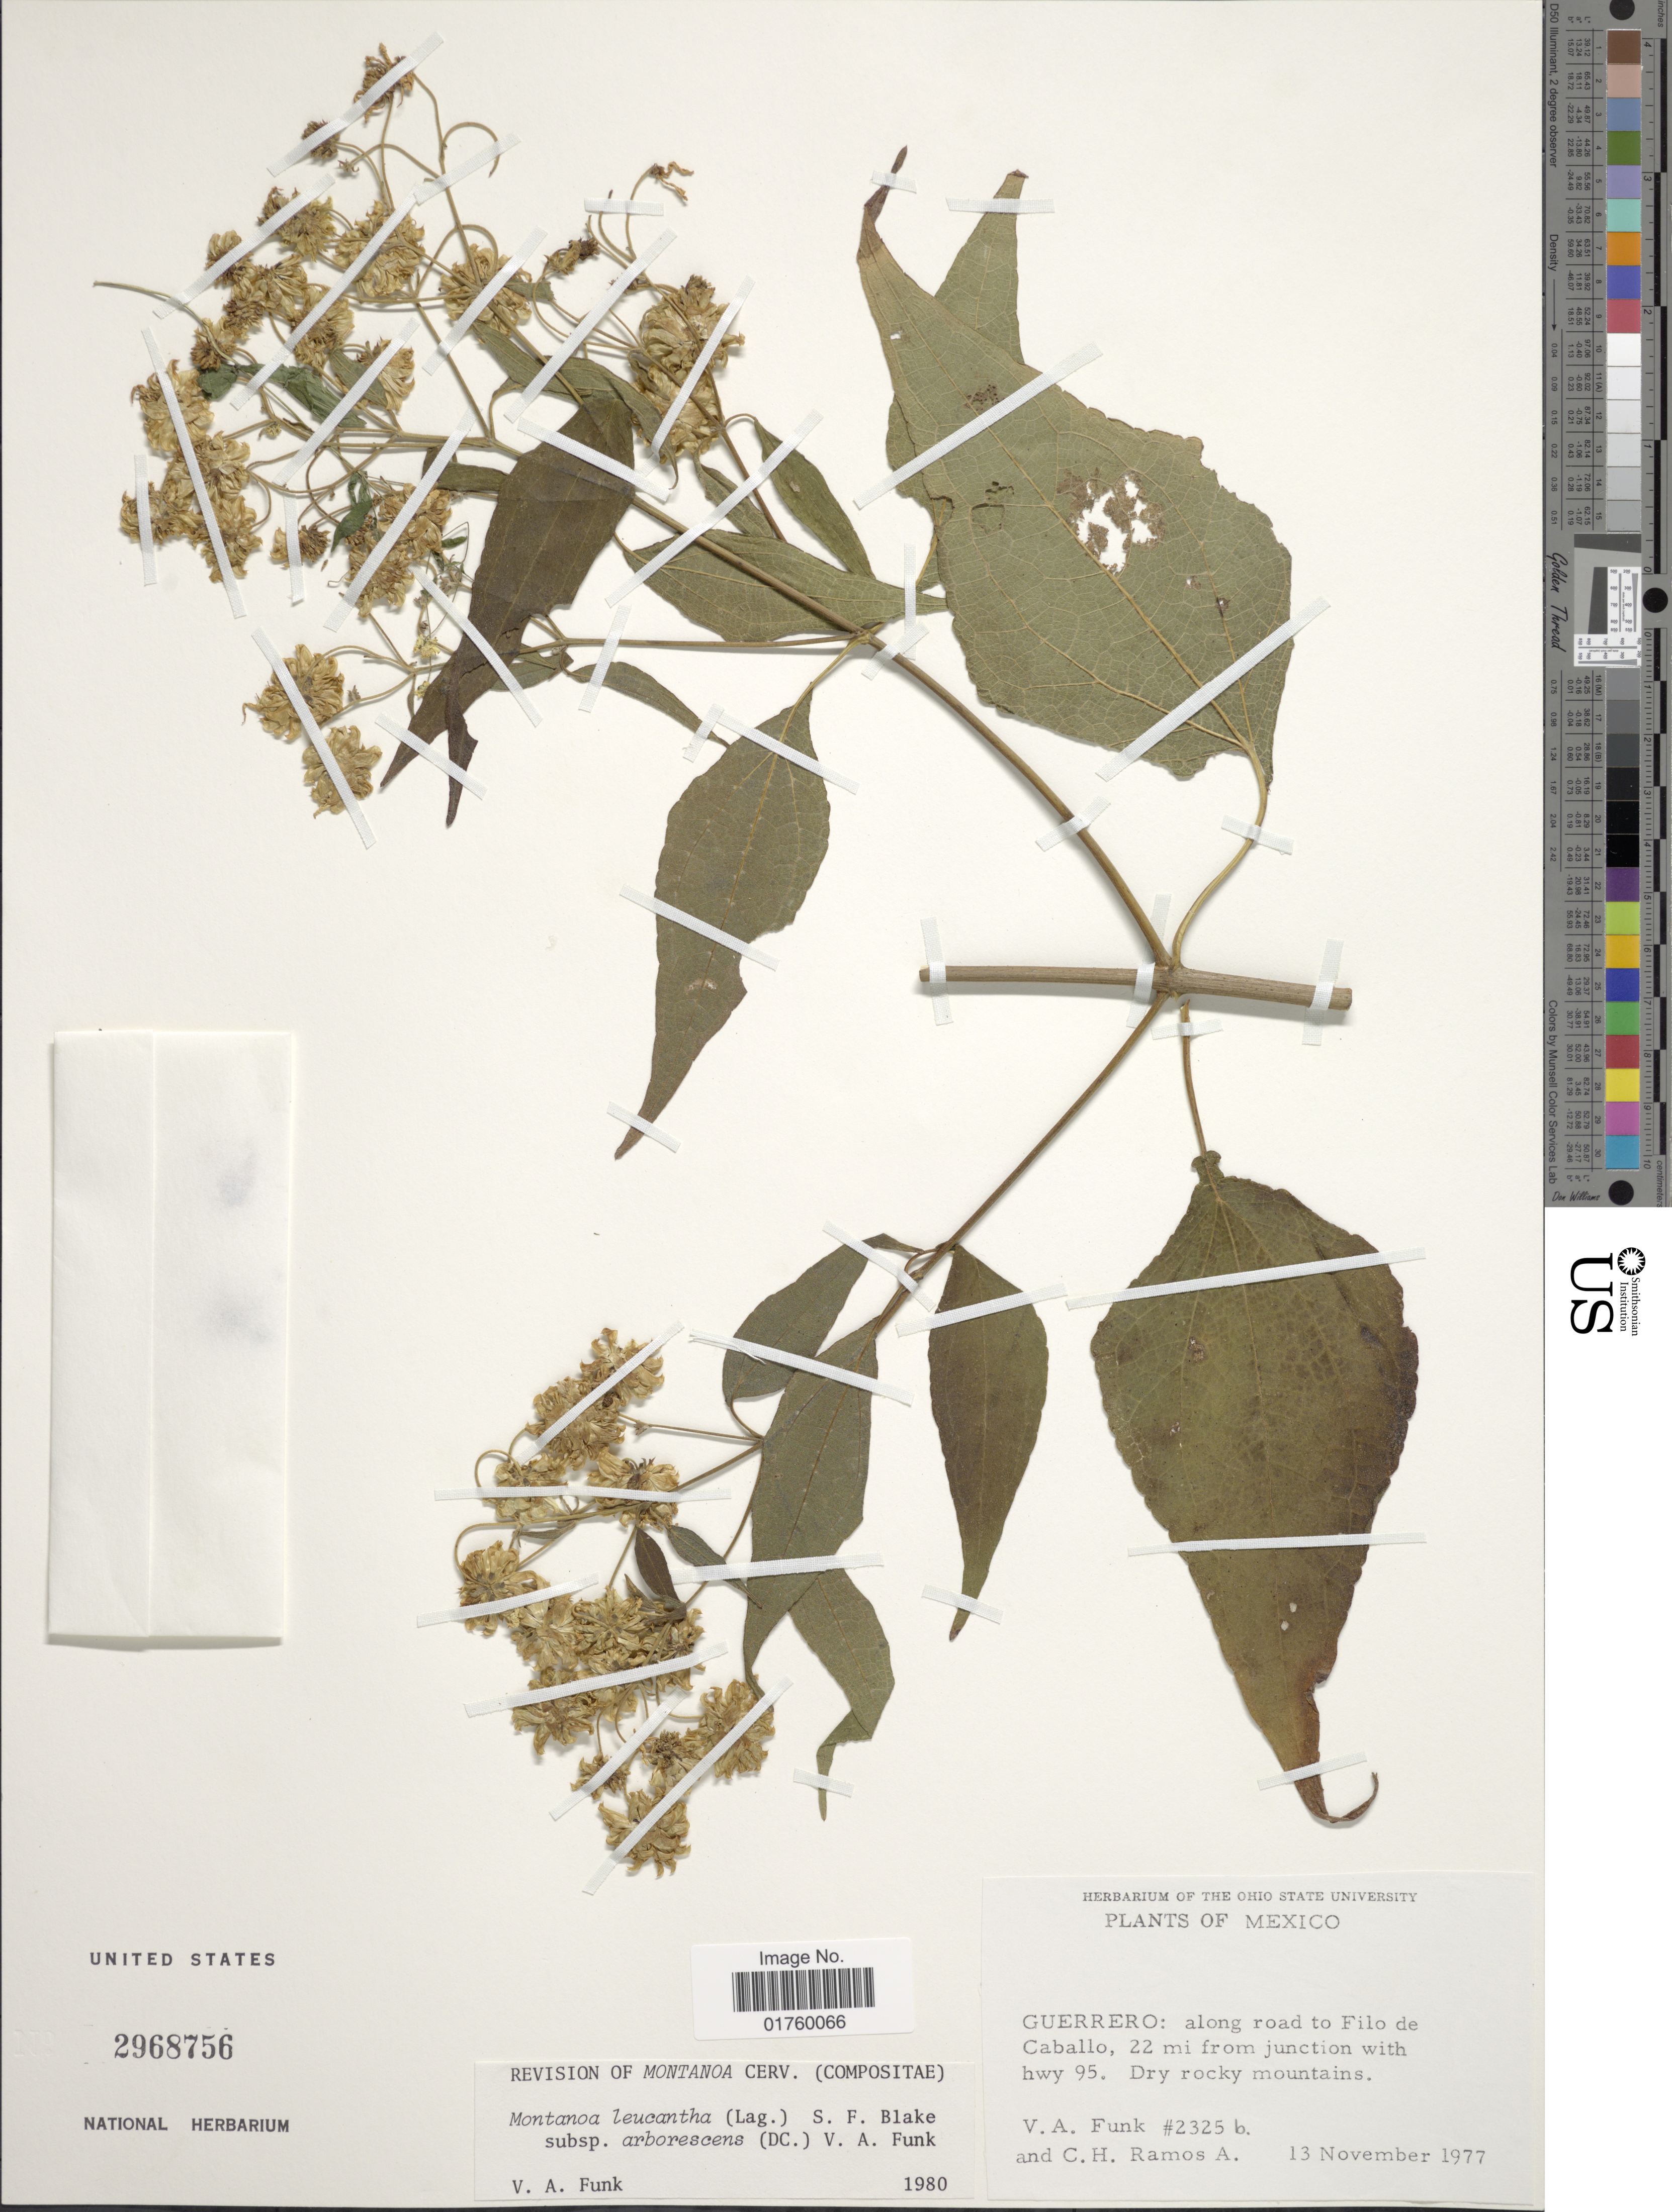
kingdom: Plantae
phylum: Tracheophyta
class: Magnoliopsida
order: Asterales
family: Asteraceae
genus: Montanoa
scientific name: Montanoa leucantha subsp. arborescens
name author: (DC.) V.A. Funk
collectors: V. Funk & C. H. Ramos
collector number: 2325b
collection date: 1977-11-13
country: Mexico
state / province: Guerrero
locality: Along road to Filo de Caballo, 22 mi from junction with hwy 95, dry rocky mountains.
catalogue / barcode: US 2968756